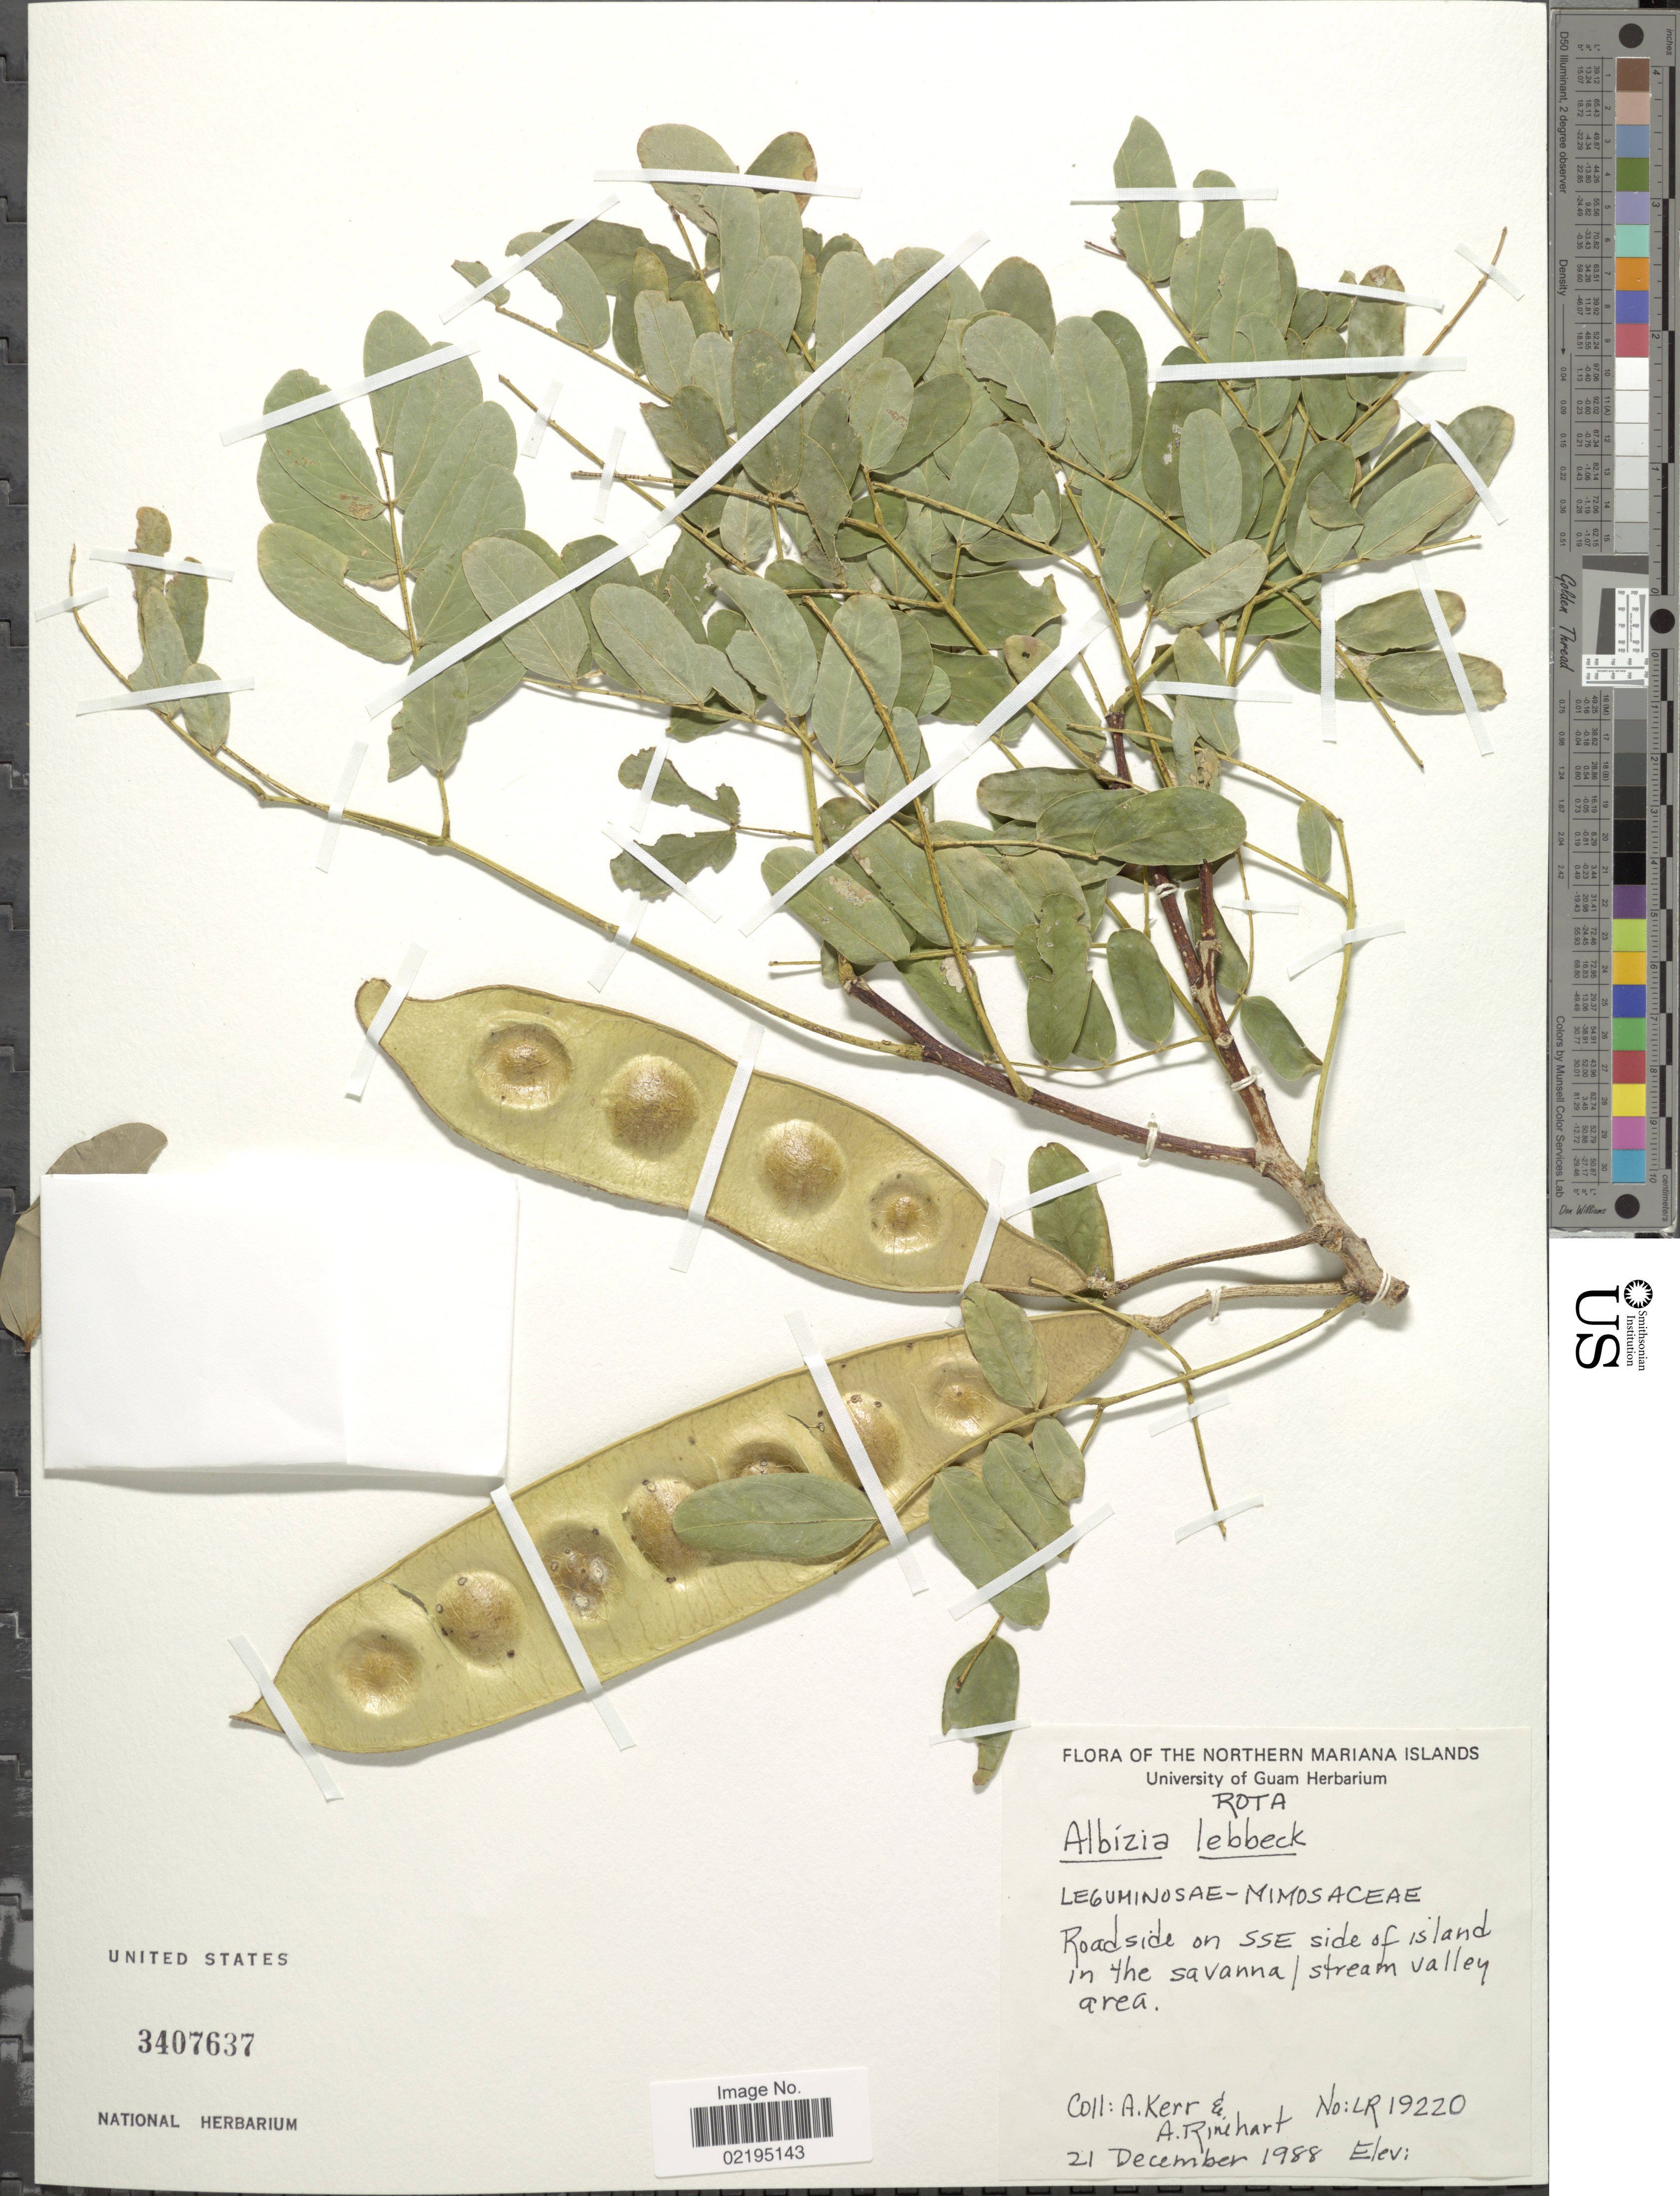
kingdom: Plantae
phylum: Tracheophyta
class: Magnoliopsida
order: Fabales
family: Fabaceae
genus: Albizia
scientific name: Albizia lebbeck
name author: (L.) Benth.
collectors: A. Kerr & A. Rinehart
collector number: LR 19220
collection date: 1988-12-21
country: Northern Mariana Islands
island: Rota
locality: Rota, roadside on SSE side of island in the savanna. streal valley area.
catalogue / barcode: US 3407637